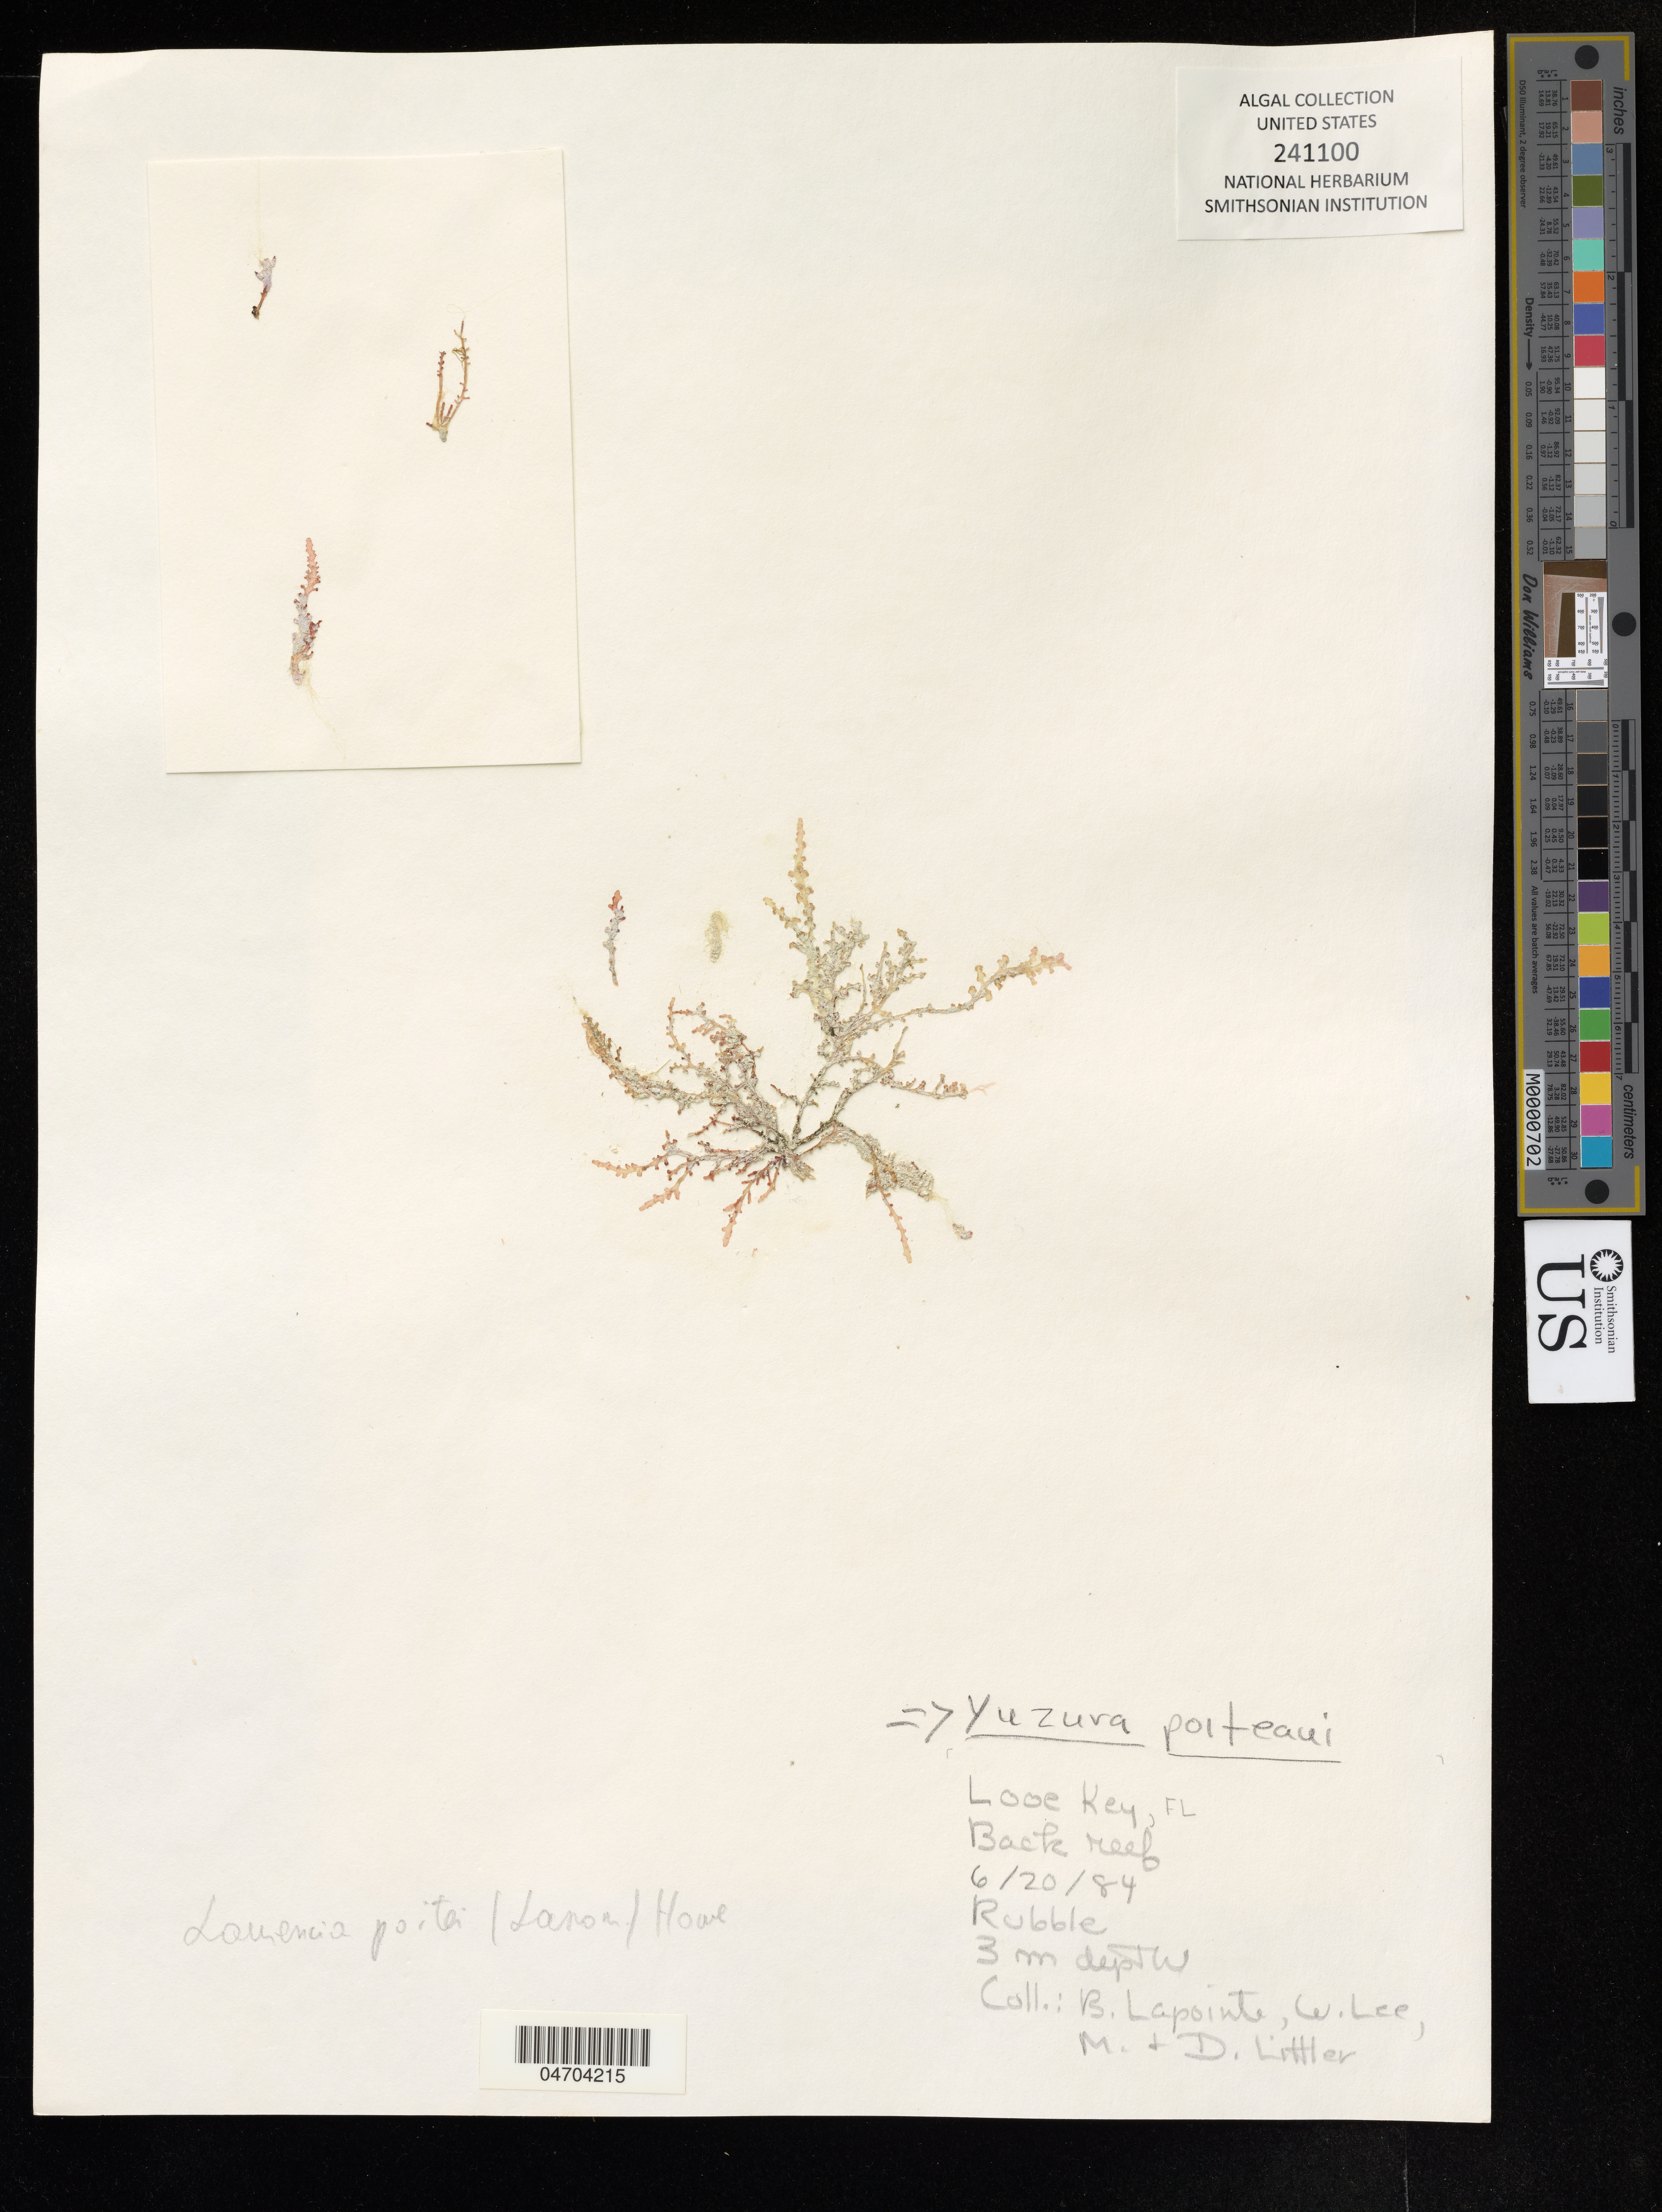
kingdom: Plantae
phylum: Rhodophyta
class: Florideophyceae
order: Ceramiales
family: Rhodomelaceae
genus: Laurencia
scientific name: Laurencia poitei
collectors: B. Lapointe, W. Lee & M. M. Littler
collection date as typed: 20 Jun84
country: United States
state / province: Florida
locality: Looe Key, Back reef.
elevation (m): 3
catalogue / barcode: US 241100